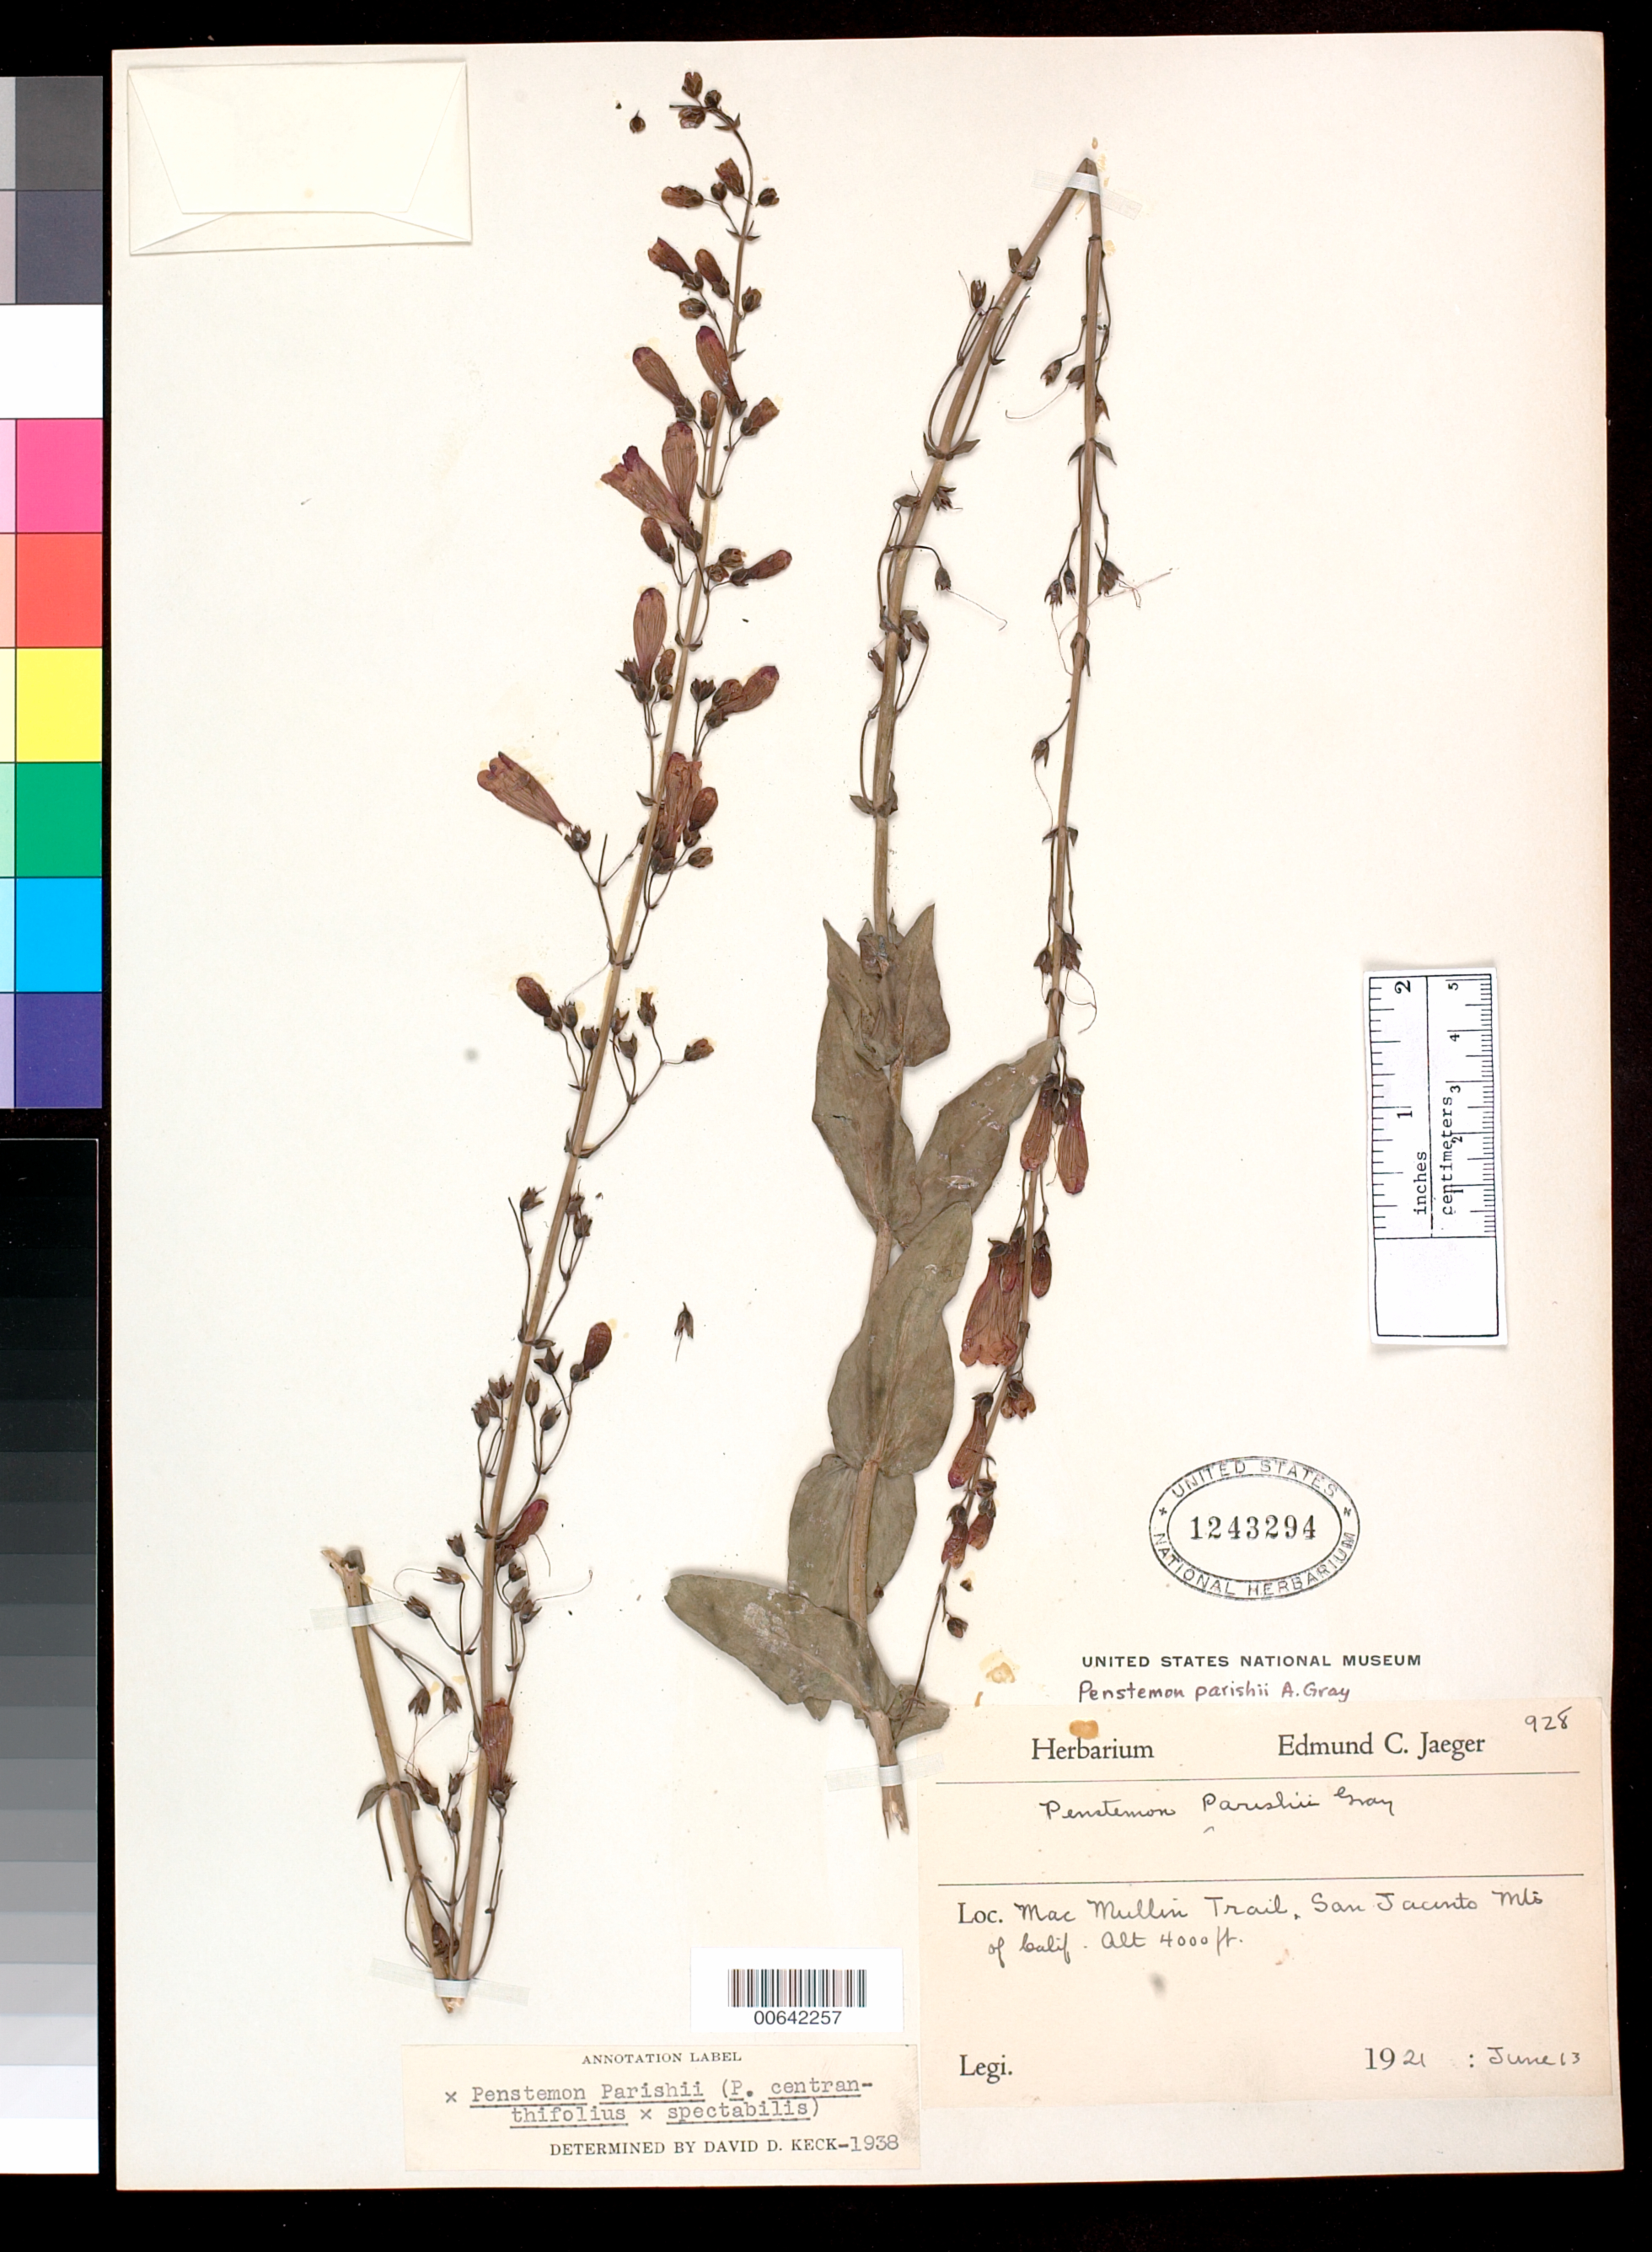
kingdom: Plantae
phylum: Tracheophyta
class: Magnoliopsida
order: Lamiales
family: Plantaginaceae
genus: Penstemon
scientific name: Penstemon parishii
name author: A. Gray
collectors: E. Jaeger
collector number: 928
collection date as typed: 13 Jun 1921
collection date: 1921-06-13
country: United States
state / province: California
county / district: Riverside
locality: Mac Mullin Trail, San Jacinto Mts.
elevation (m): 1219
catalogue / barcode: US 1243294